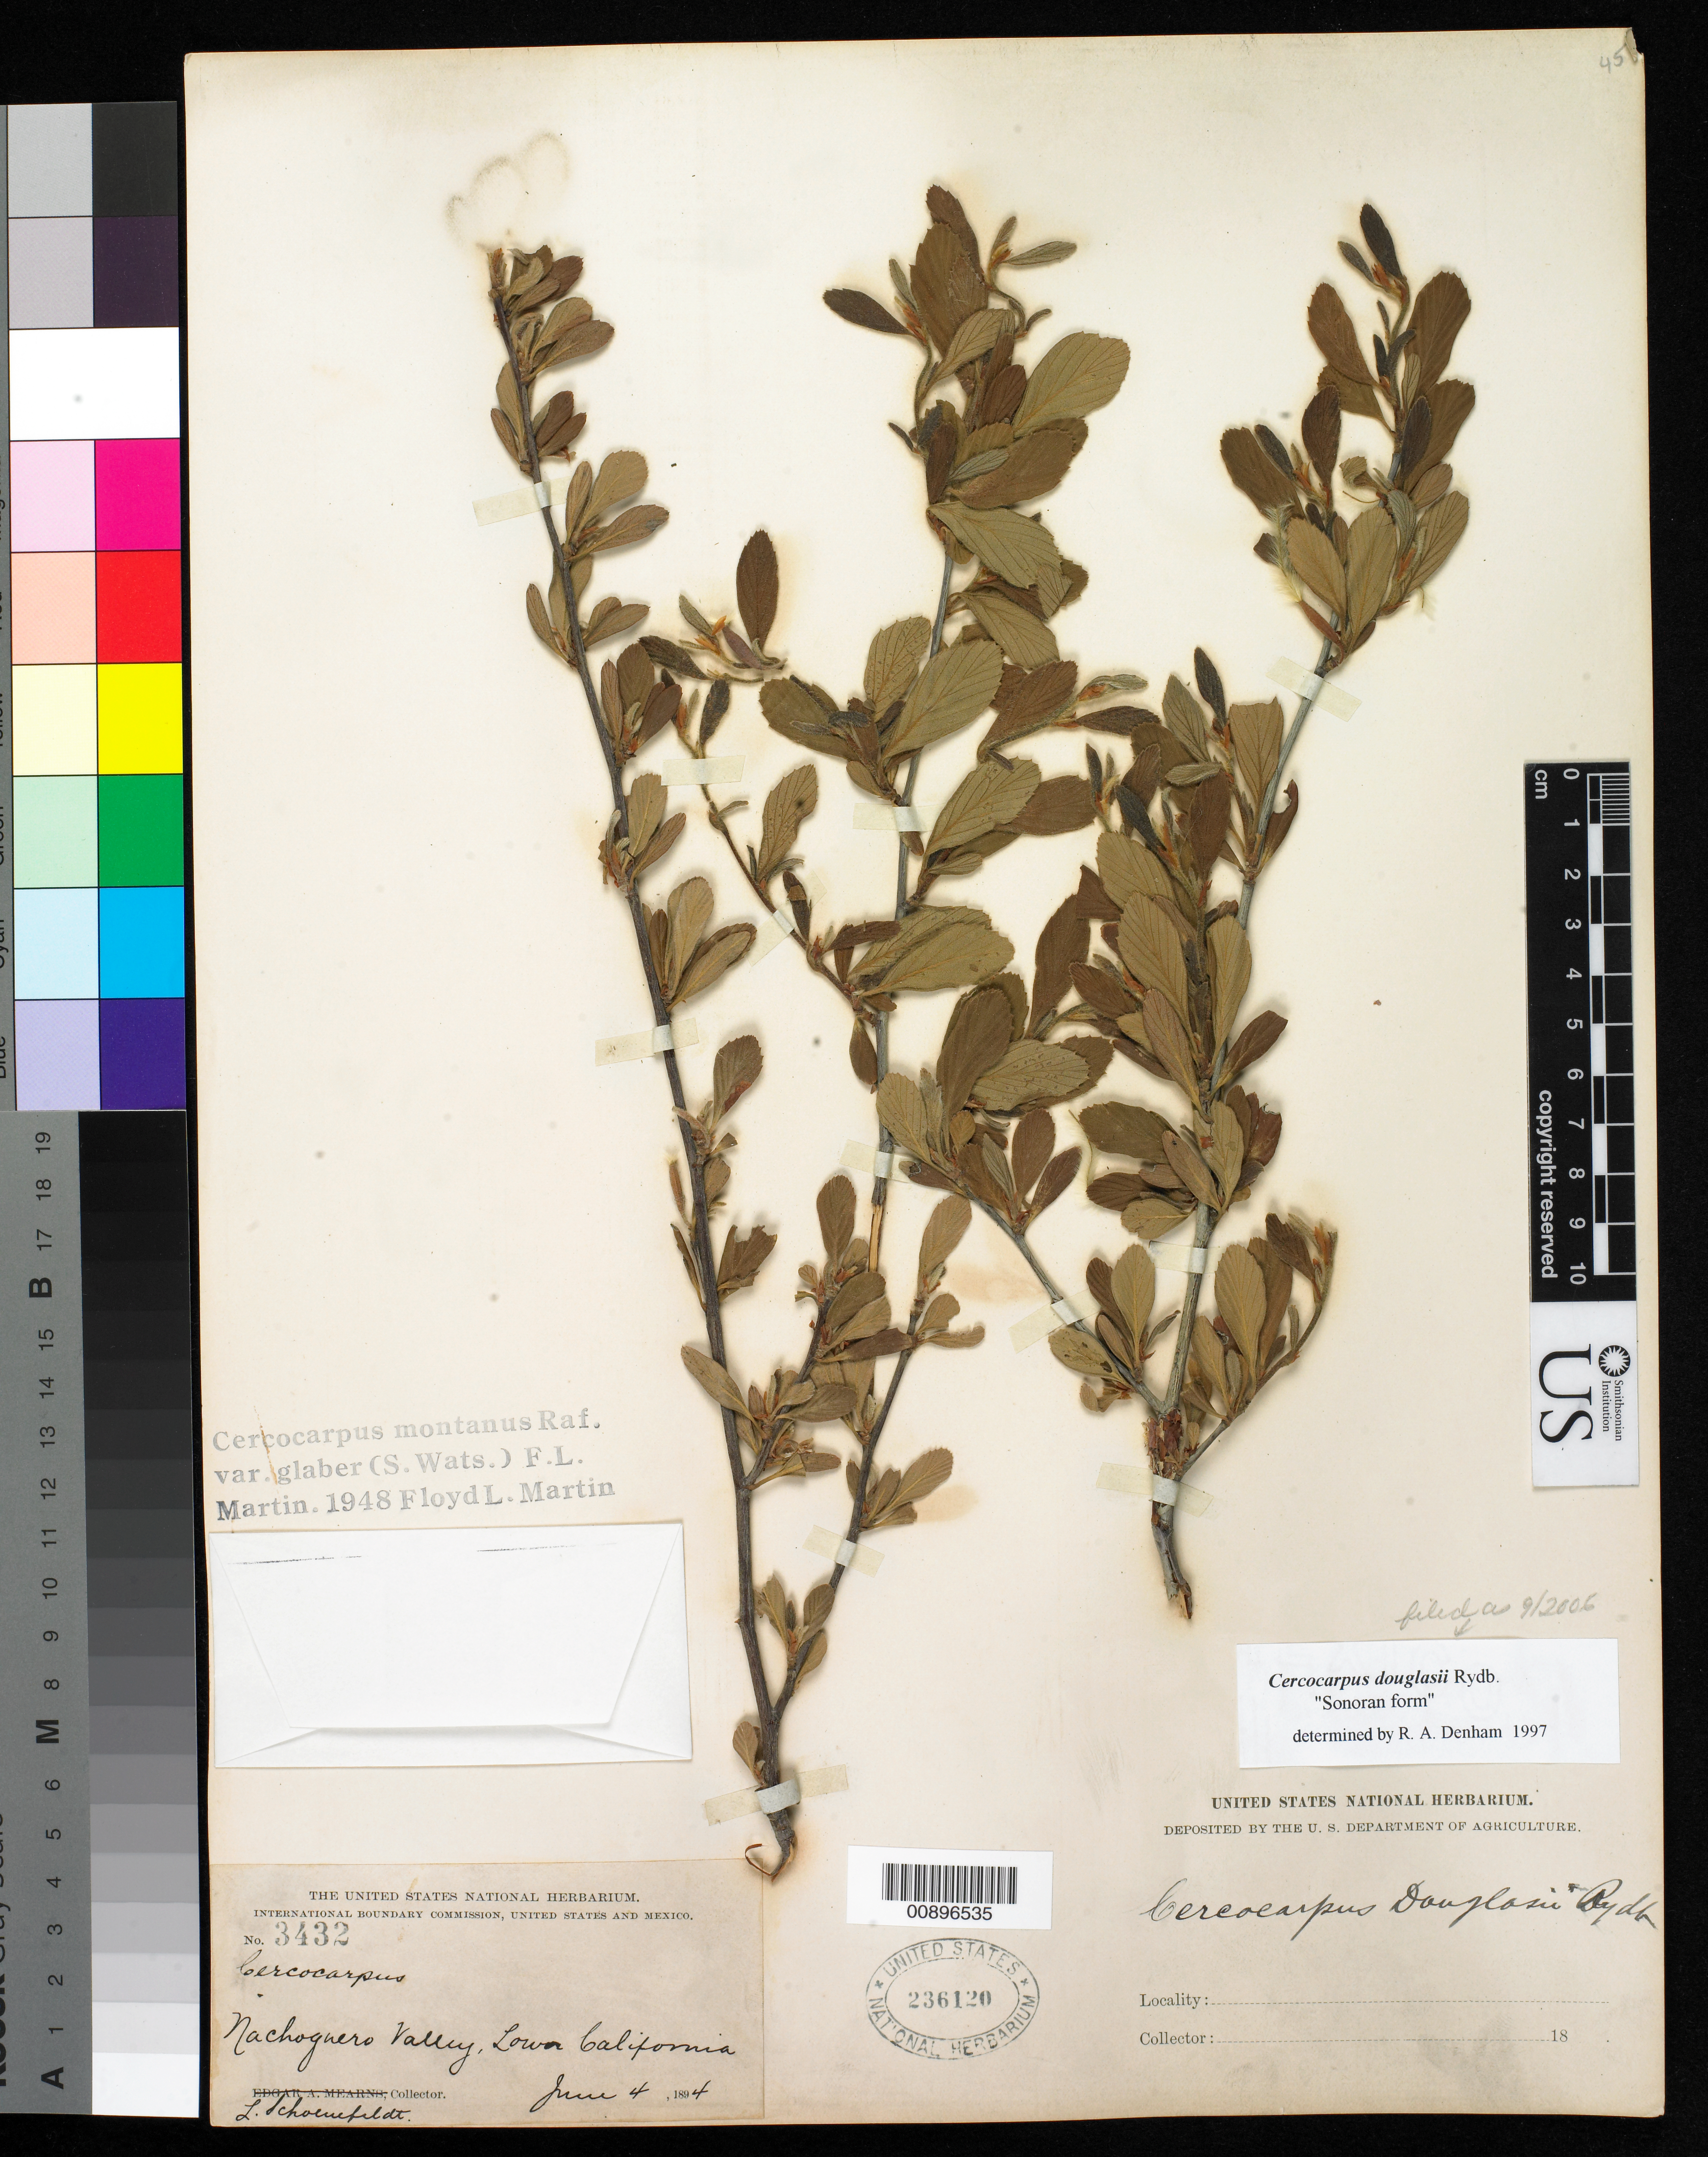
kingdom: Plantae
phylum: Tracheophyta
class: Magnoliopsida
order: Rosales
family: Rosaceae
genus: Cercocarpus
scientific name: Cercocarpus douglasii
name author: Rydb.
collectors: L. Schoenfeldt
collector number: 3432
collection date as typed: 04 Jun 1894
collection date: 1894-06-04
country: Mexico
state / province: Baja California Norte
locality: Nachoguero Valley, Lower California.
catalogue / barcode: US 236120